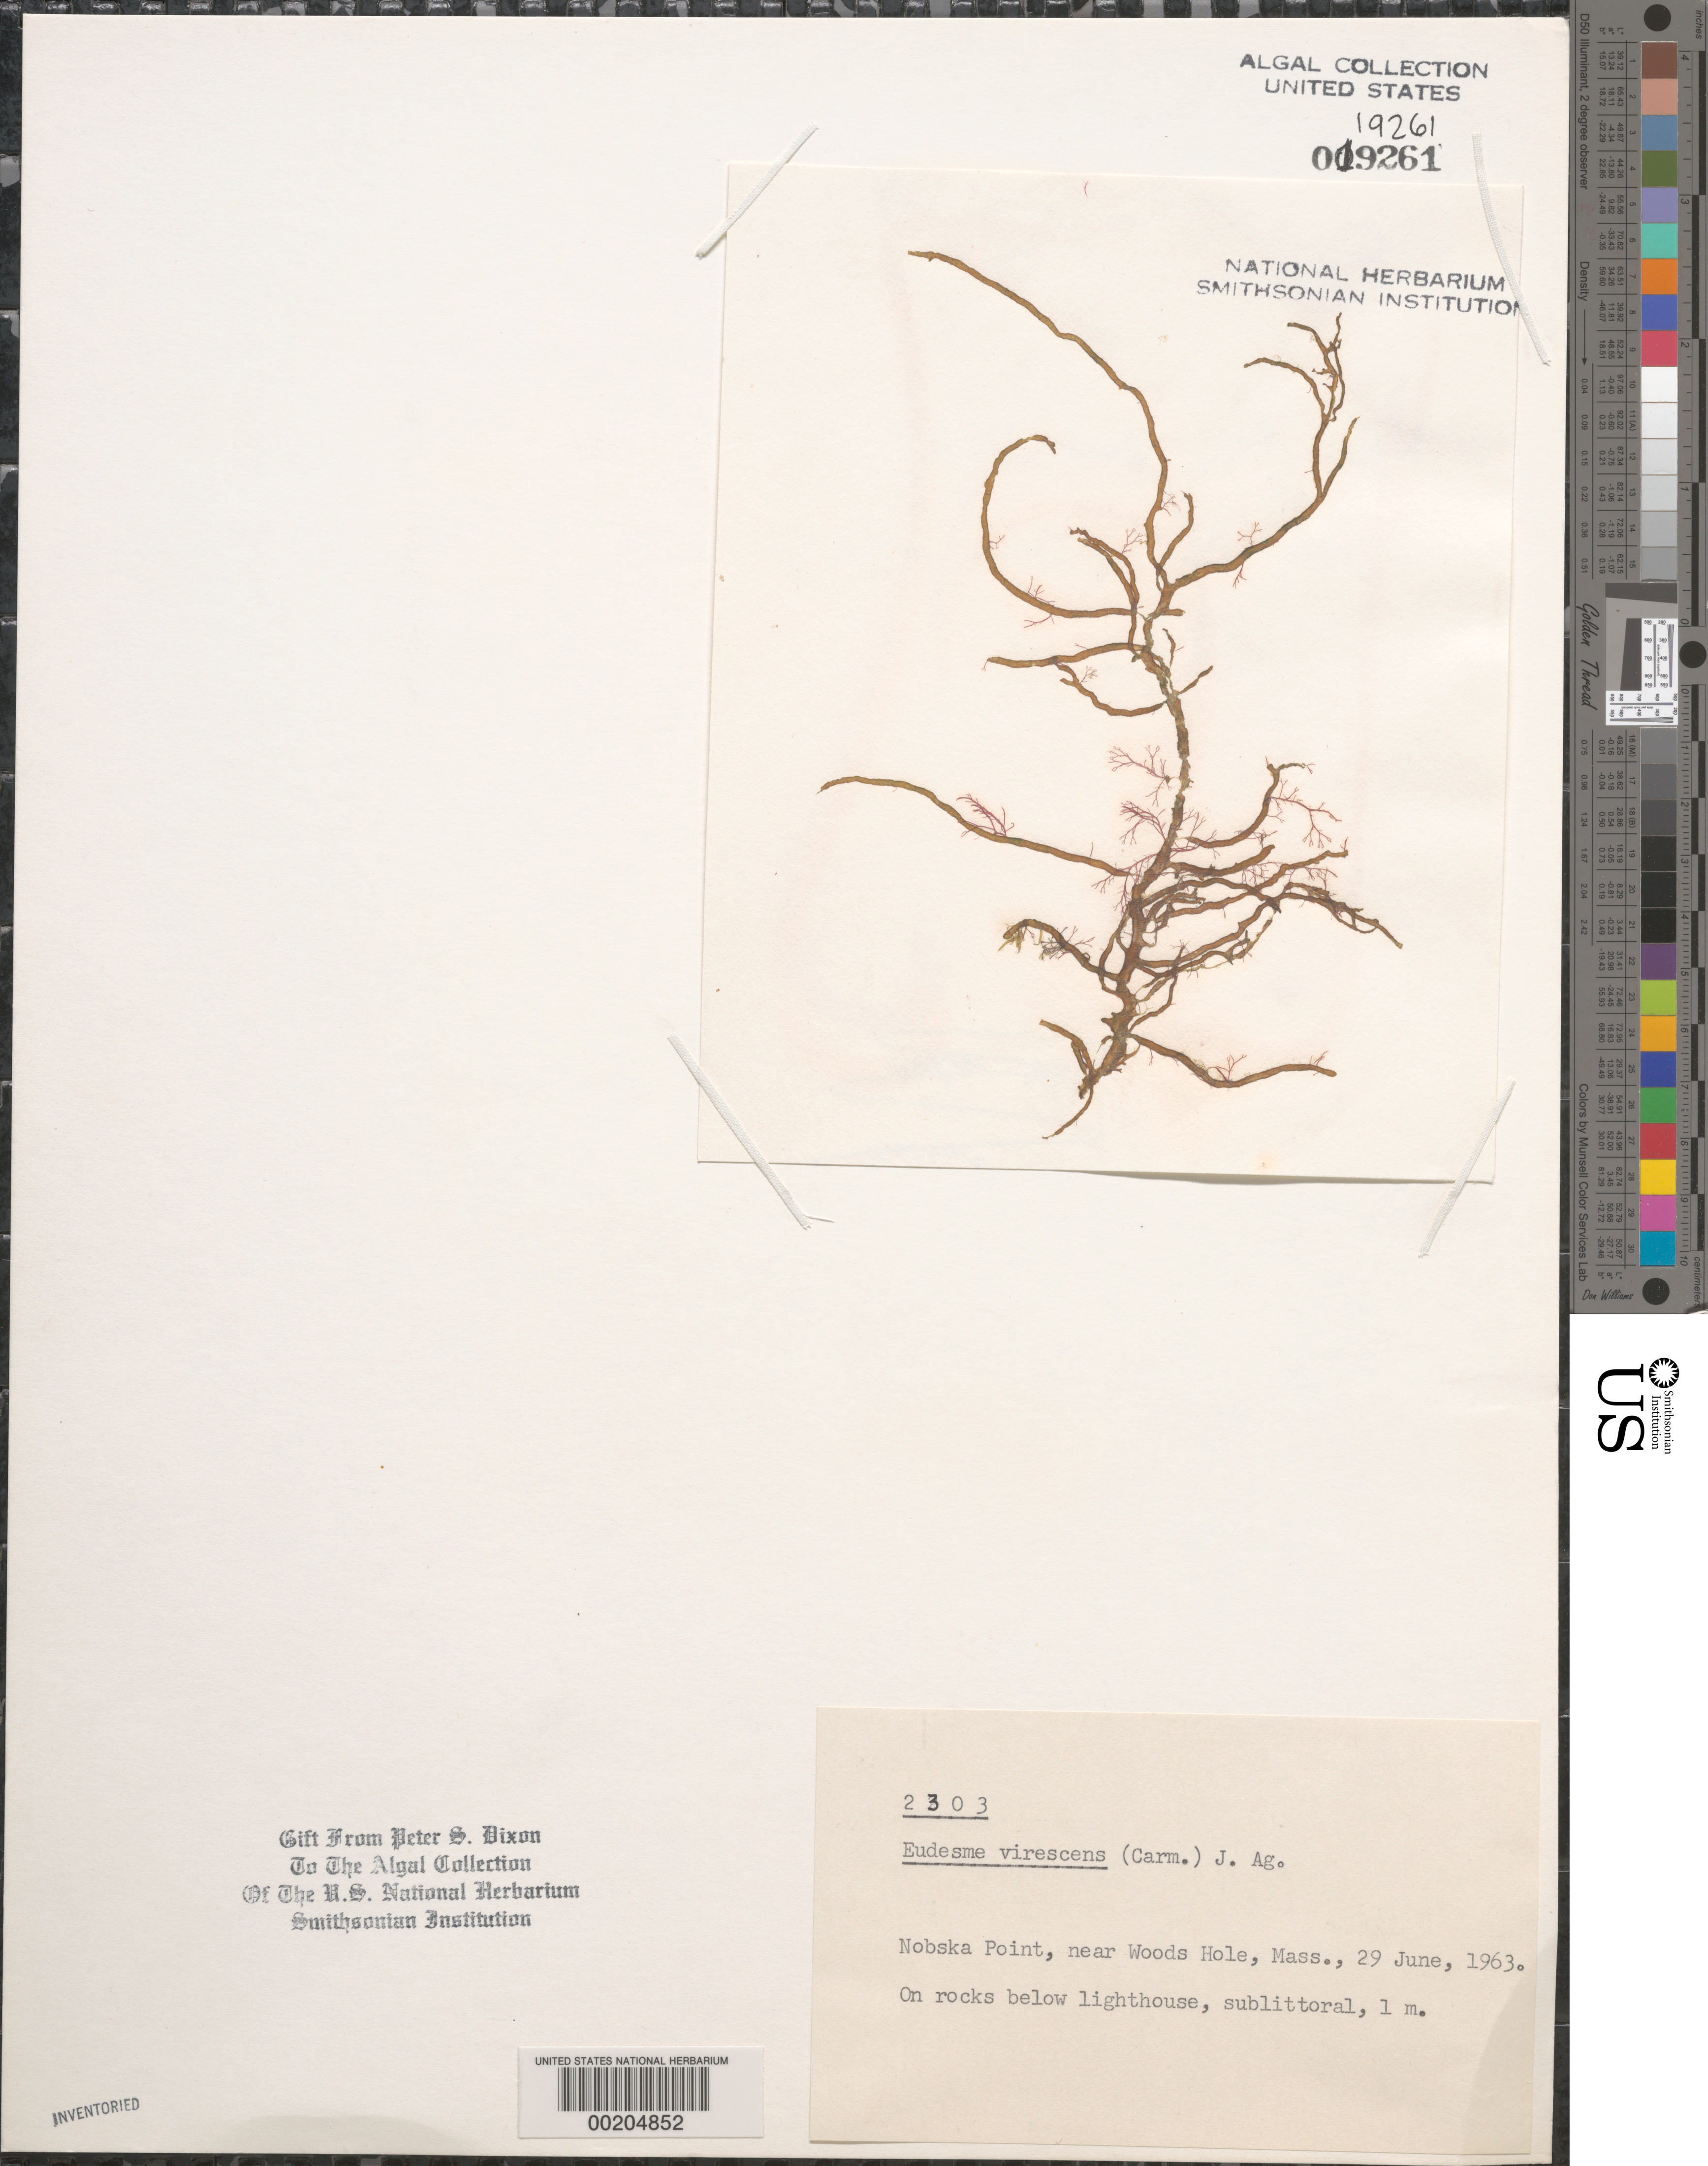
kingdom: Chromista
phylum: Ochrophyta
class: Phaeophyceae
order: Ectocarpales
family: Chordariaceae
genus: Eudesme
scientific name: Eudesme virescens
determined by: Dixon, P. S.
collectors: P. S. Dixon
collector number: PSD 2303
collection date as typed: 29 Jun 1963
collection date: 1963-06-29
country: United States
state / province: Massachusetts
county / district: Barnstable County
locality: Nobska Point near Woods Hole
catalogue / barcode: US 19261